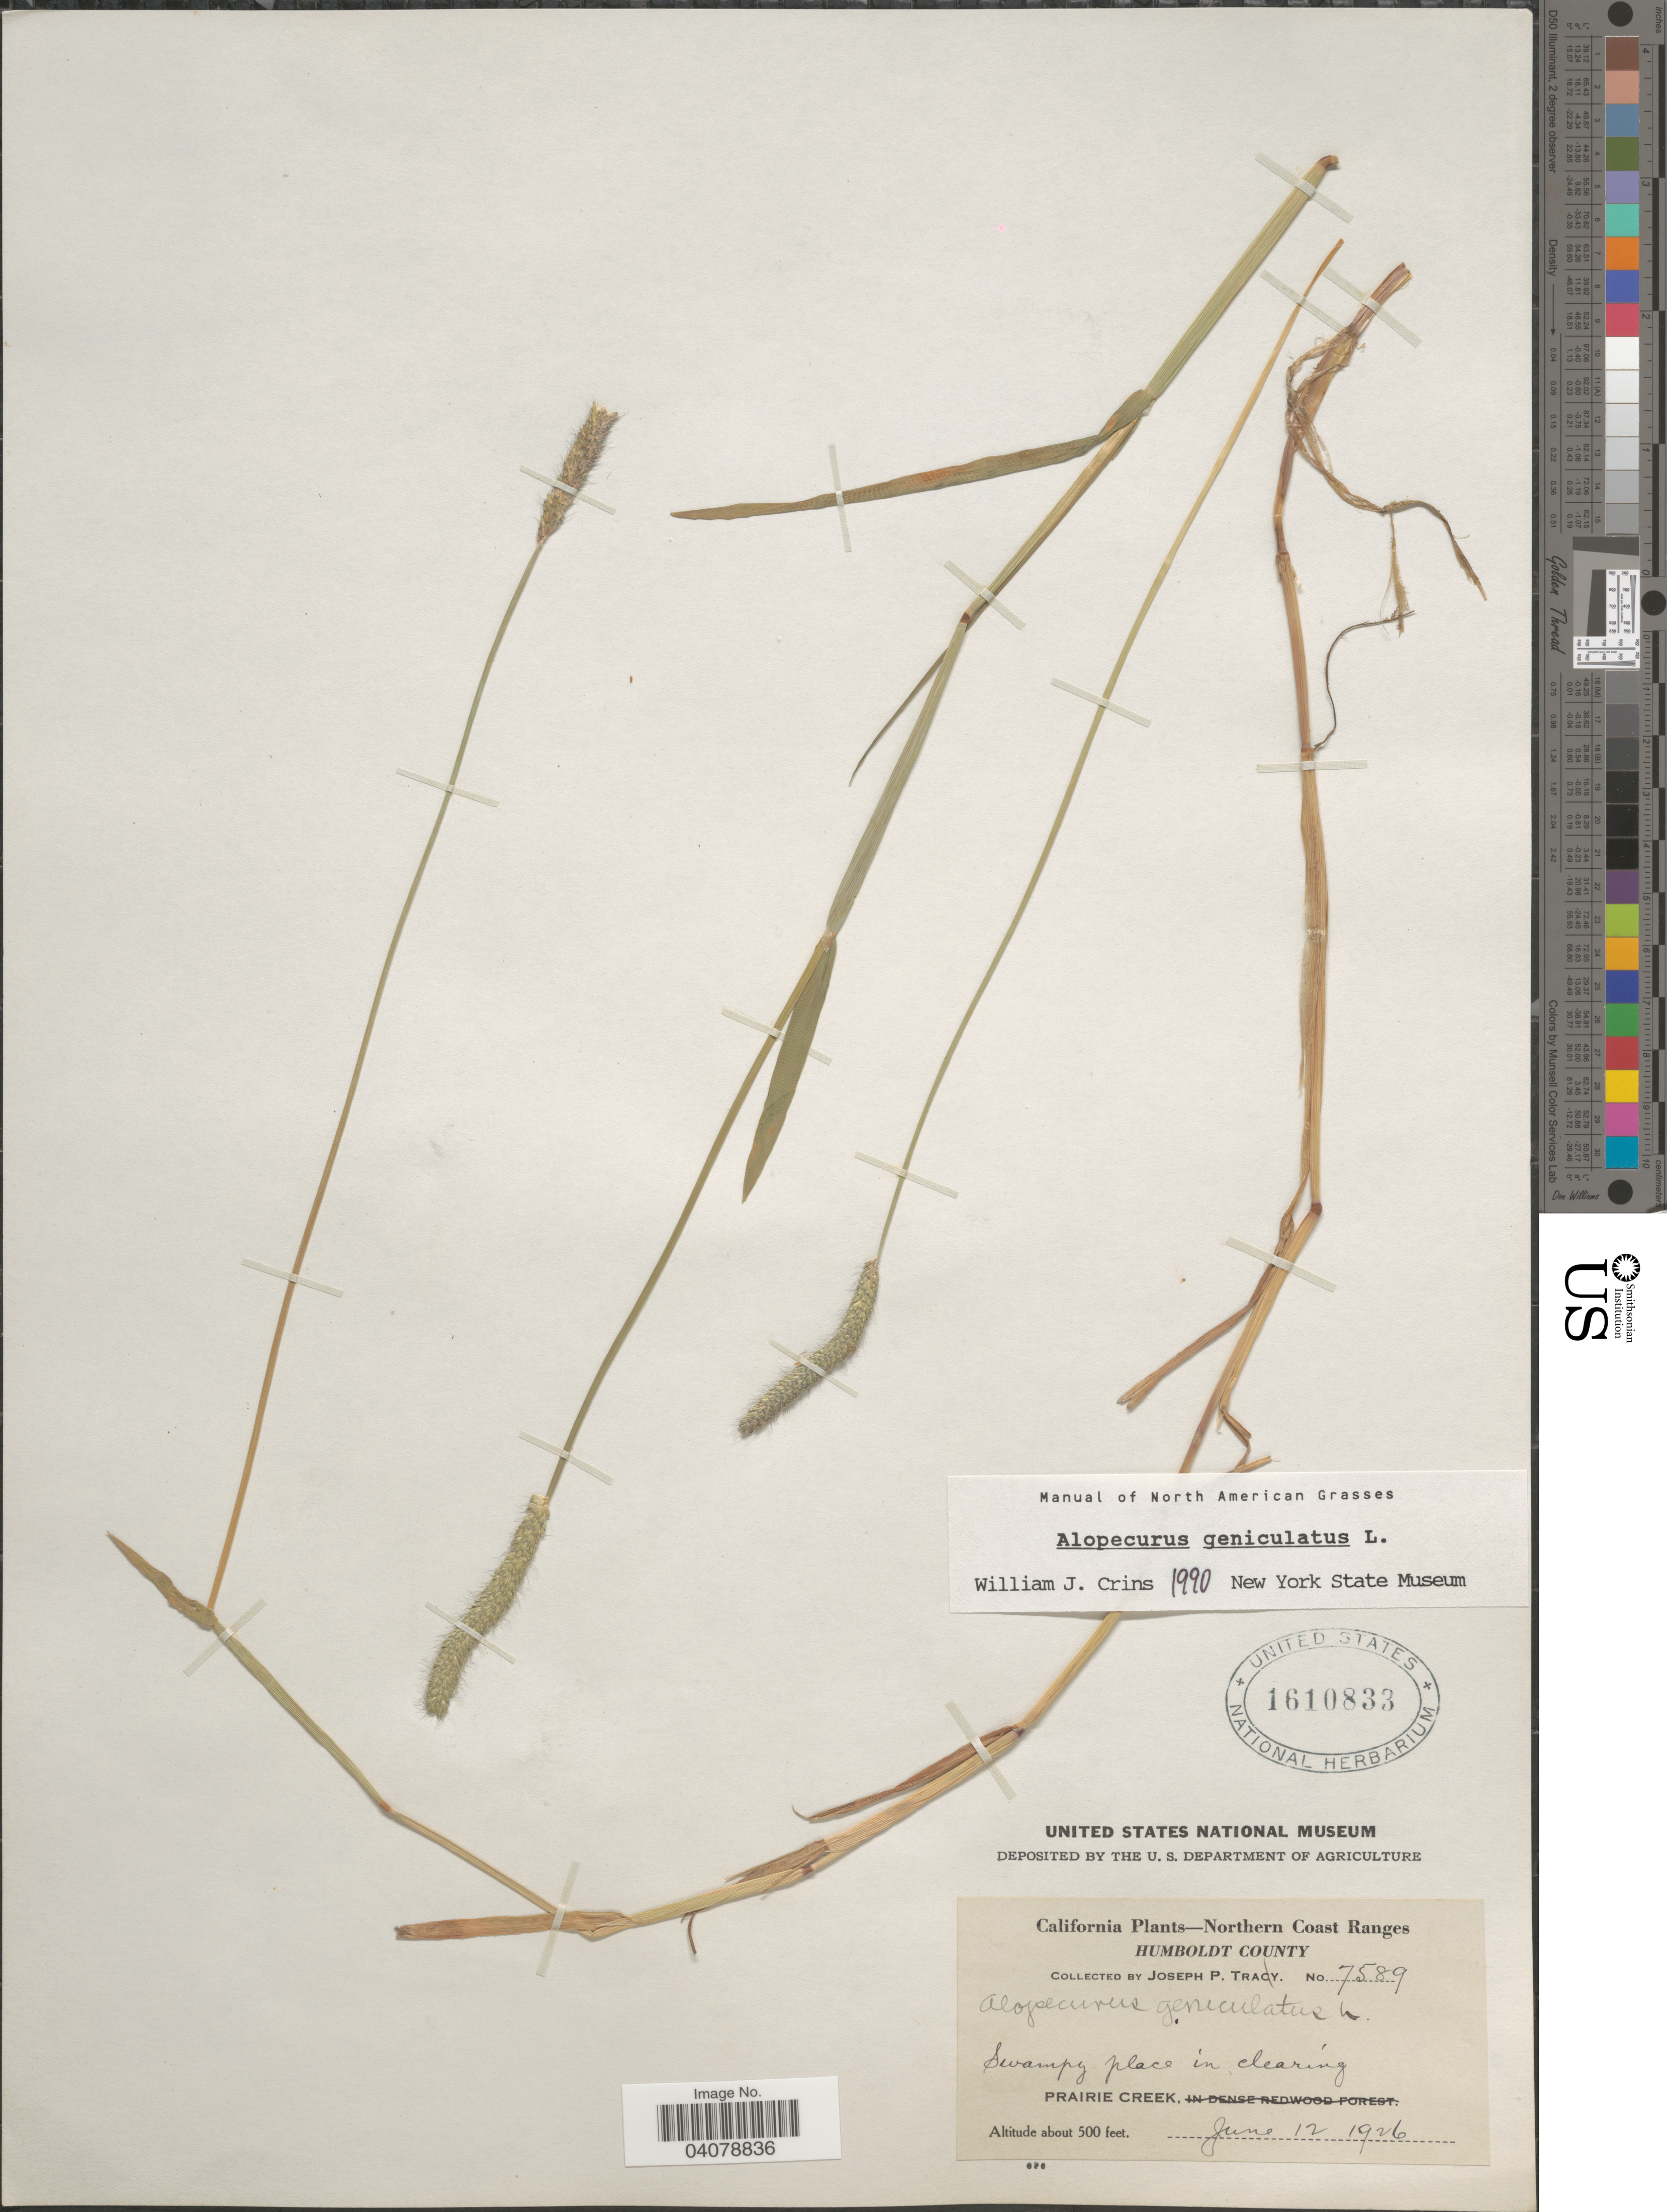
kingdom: Plantae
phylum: Tracheophyta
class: Liliopsida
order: Poales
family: Poaceae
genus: Alopecurus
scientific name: Alopecurus geniculatus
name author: L.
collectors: J. Tracy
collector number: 7589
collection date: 1926-06-12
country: United States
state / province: California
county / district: Humboldt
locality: Northern Coast Ranges. Humboldt County. Prairie Creek.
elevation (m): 152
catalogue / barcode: US 1610833